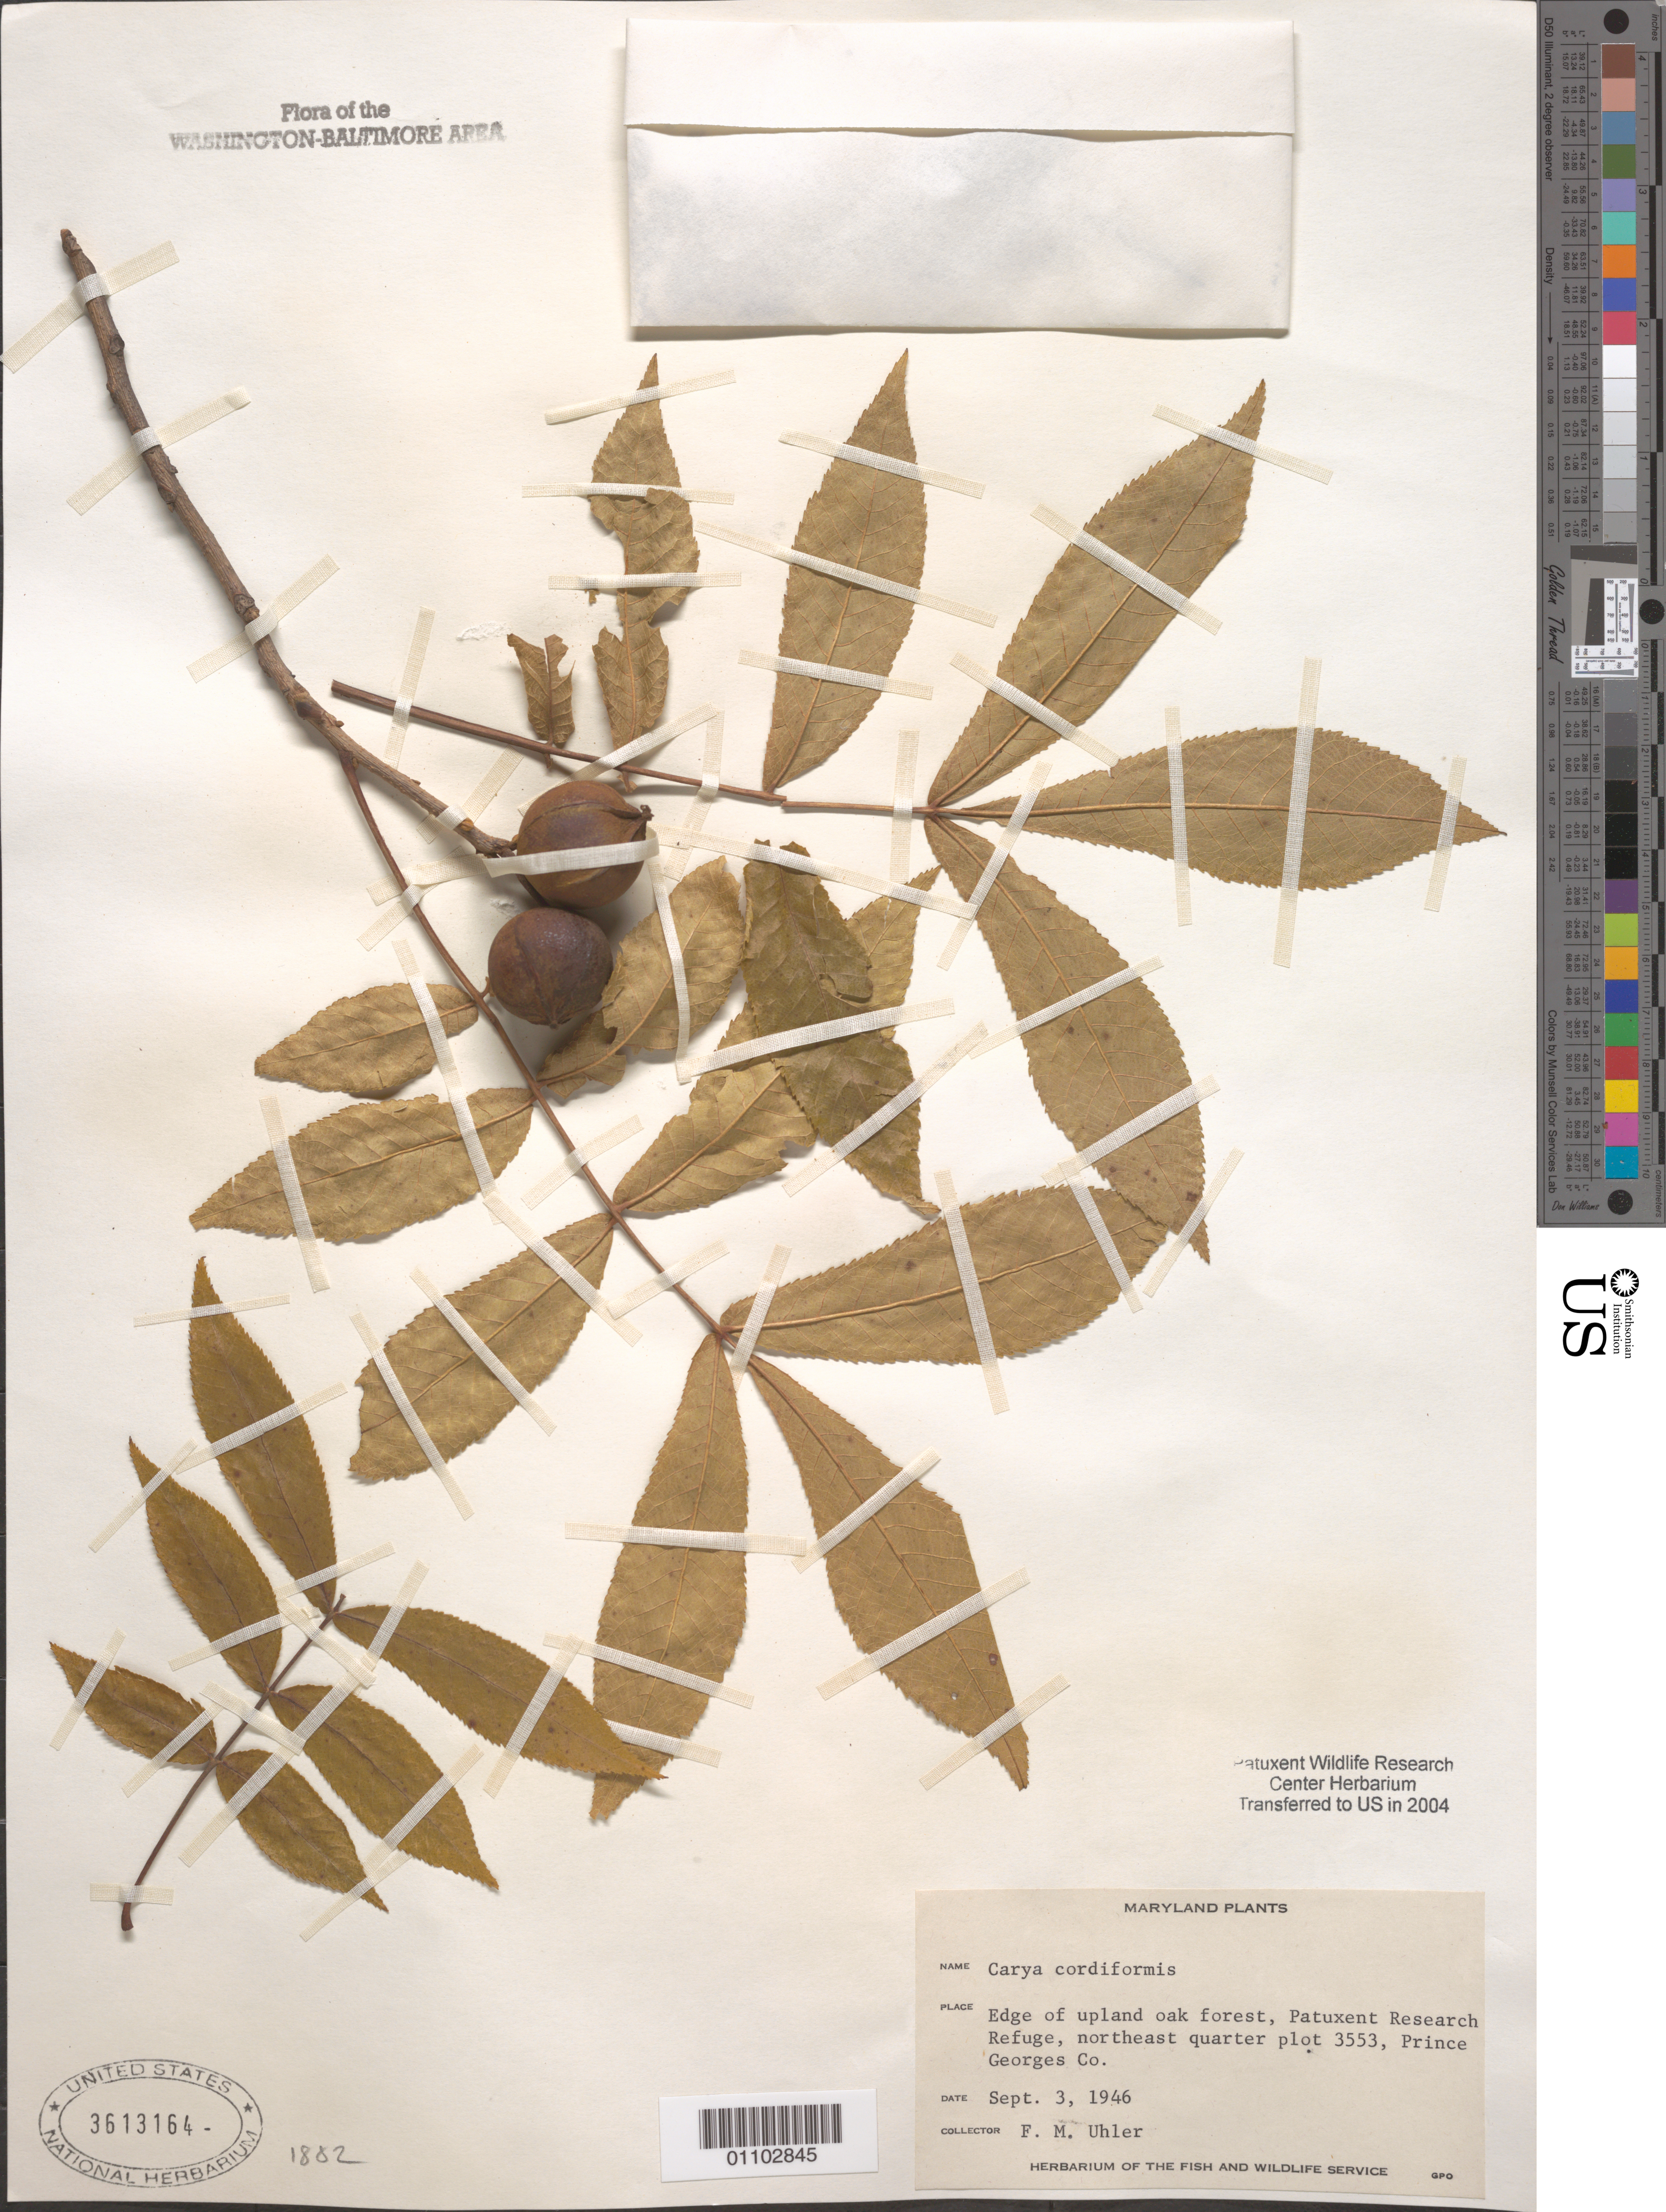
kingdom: Plantae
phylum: Tracheophyta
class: Magnoliopsida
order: Fagales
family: Juglandaceae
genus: Carya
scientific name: Carya cordiformis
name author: (Wangenh.) K. Koch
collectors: F. Uhler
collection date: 1946-09-03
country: United States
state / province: Maryland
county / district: Prince George's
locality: Patuxent Research Refuge, northeast quarter plot 3553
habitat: Edge of upland oak forest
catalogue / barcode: US 3613164